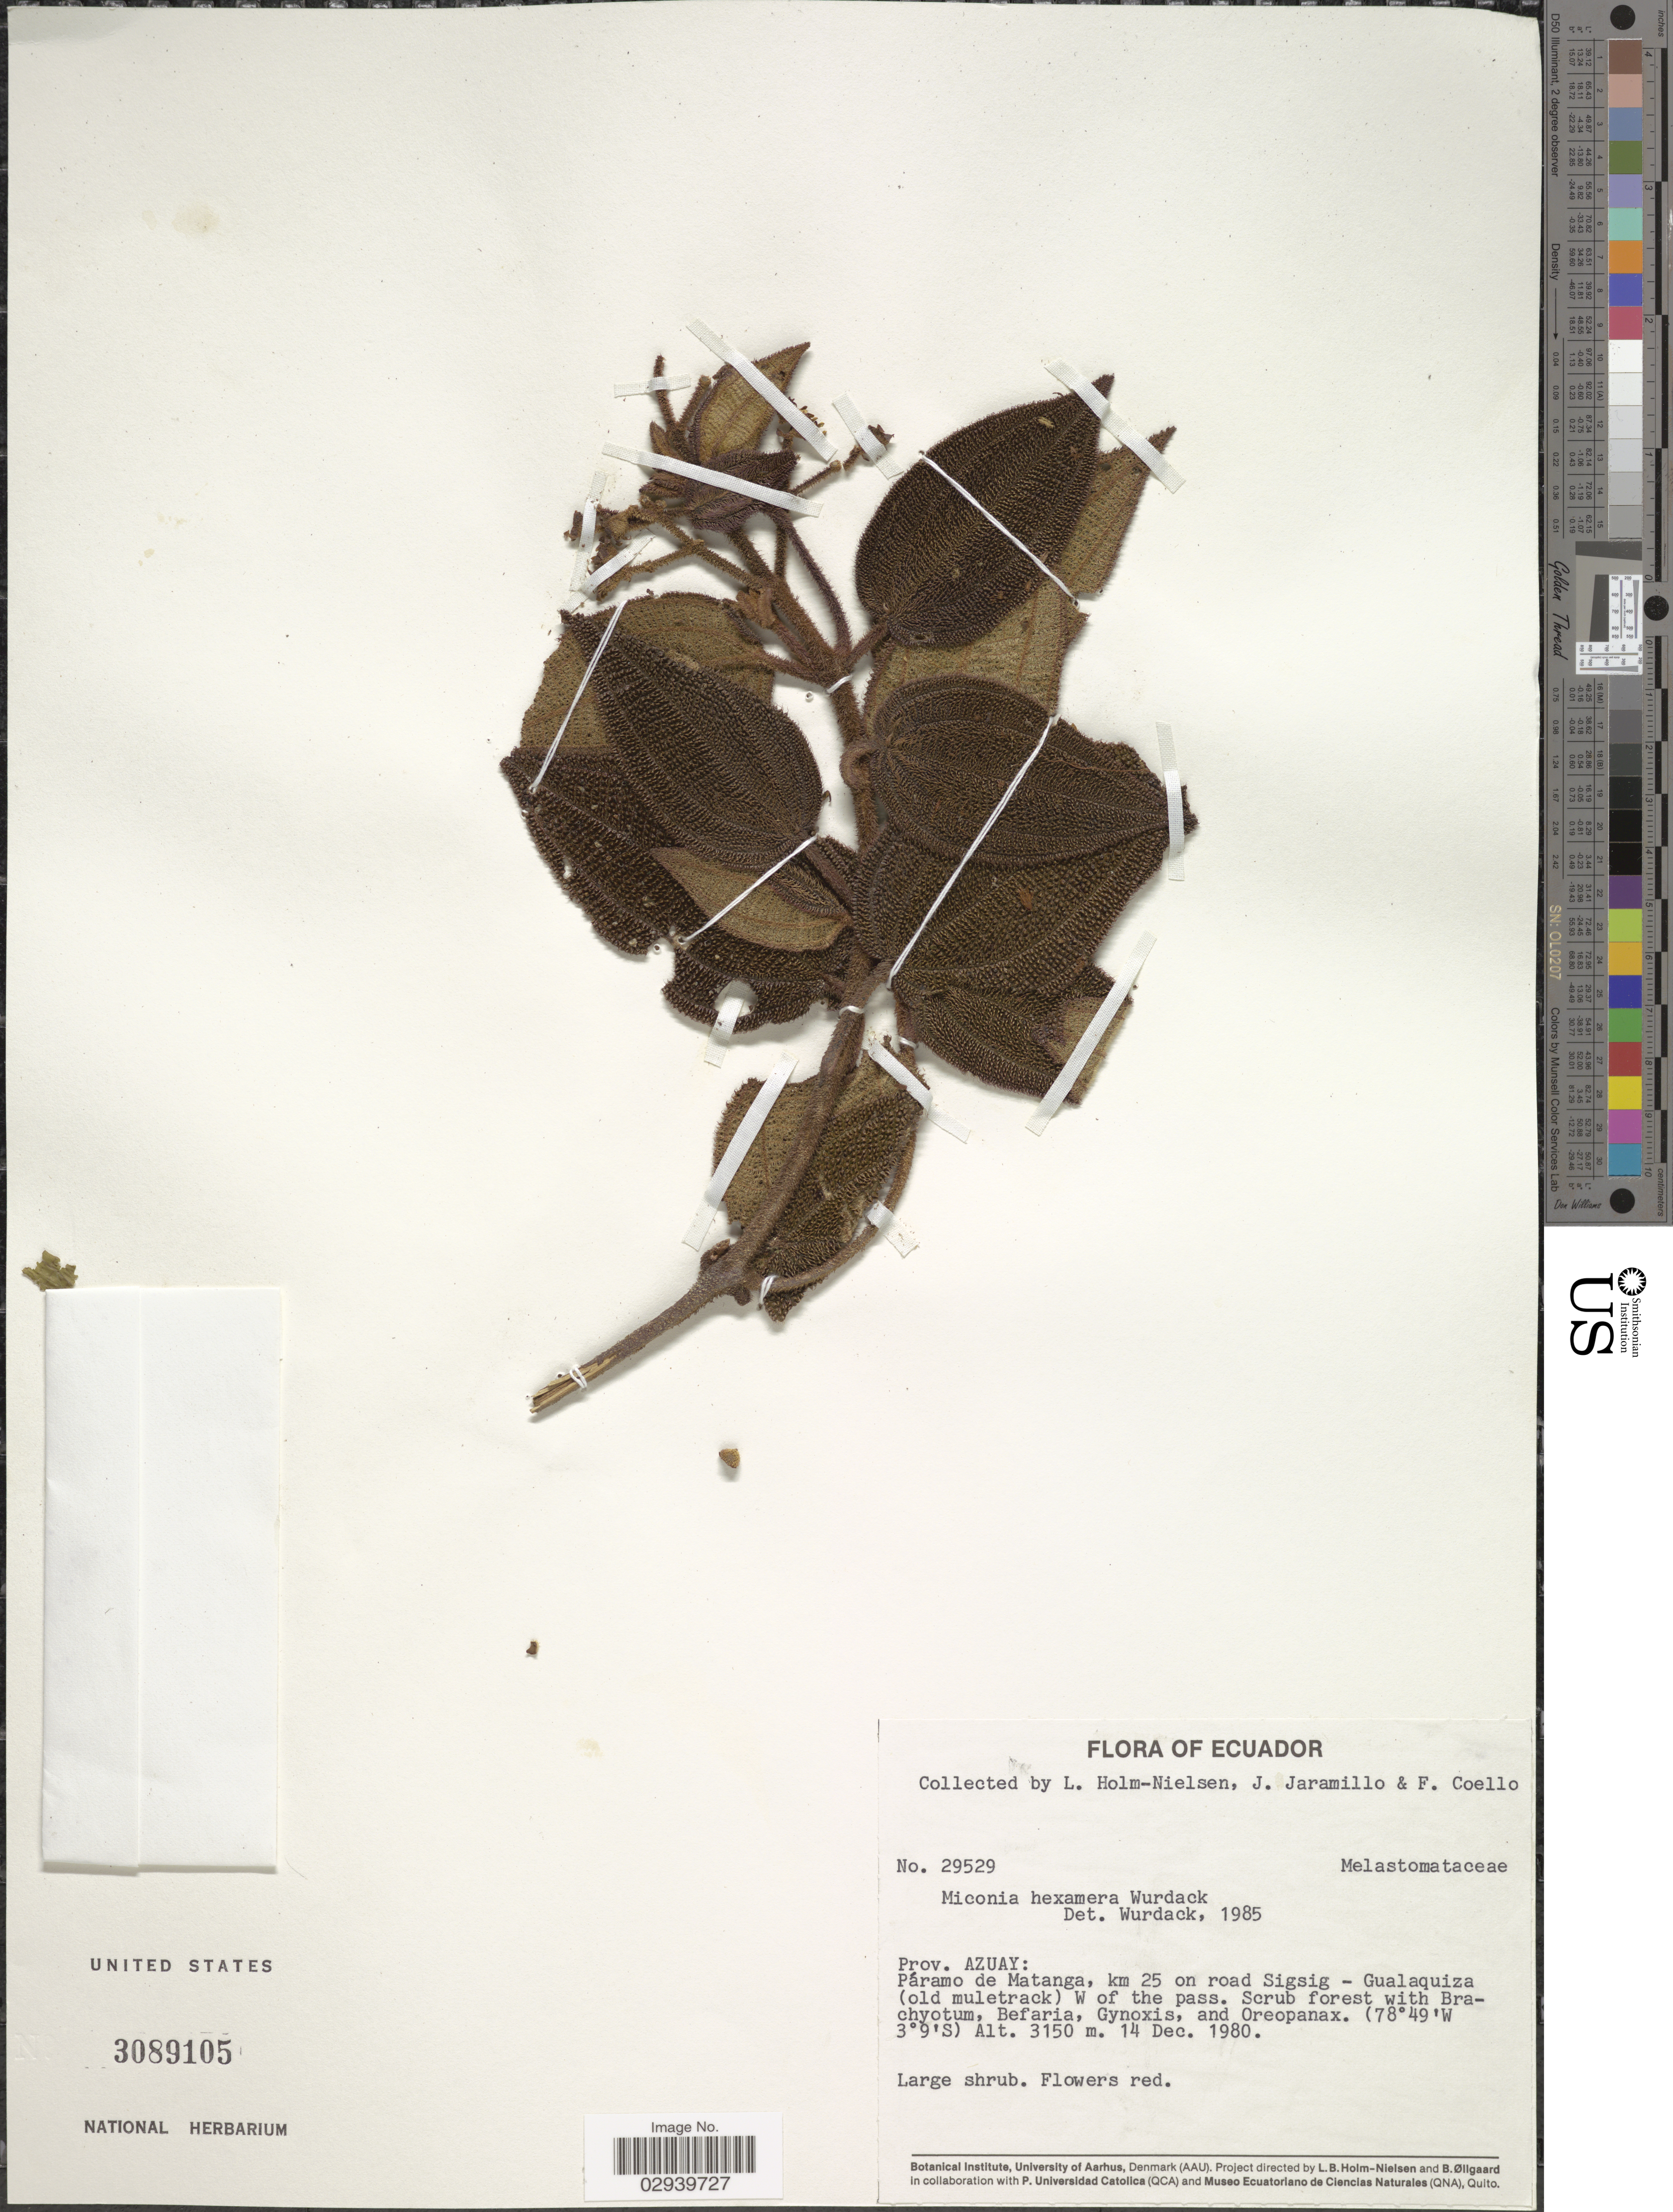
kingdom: Plantae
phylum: Tracheophyta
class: Magnoliopsida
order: Myrtales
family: Melastomataceae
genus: Miconia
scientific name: Miconia hexamera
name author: Wurdack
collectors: L. Holm-Nielsen, J. Jaramillo & F. Coello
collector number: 29529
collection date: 1980-12-14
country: Ecuador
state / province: Azuay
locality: Páramo de Matanga, km 25 on road Sigsig-Gualaquiza (old muletrack) W of the pass.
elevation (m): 3150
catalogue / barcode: US 3089105